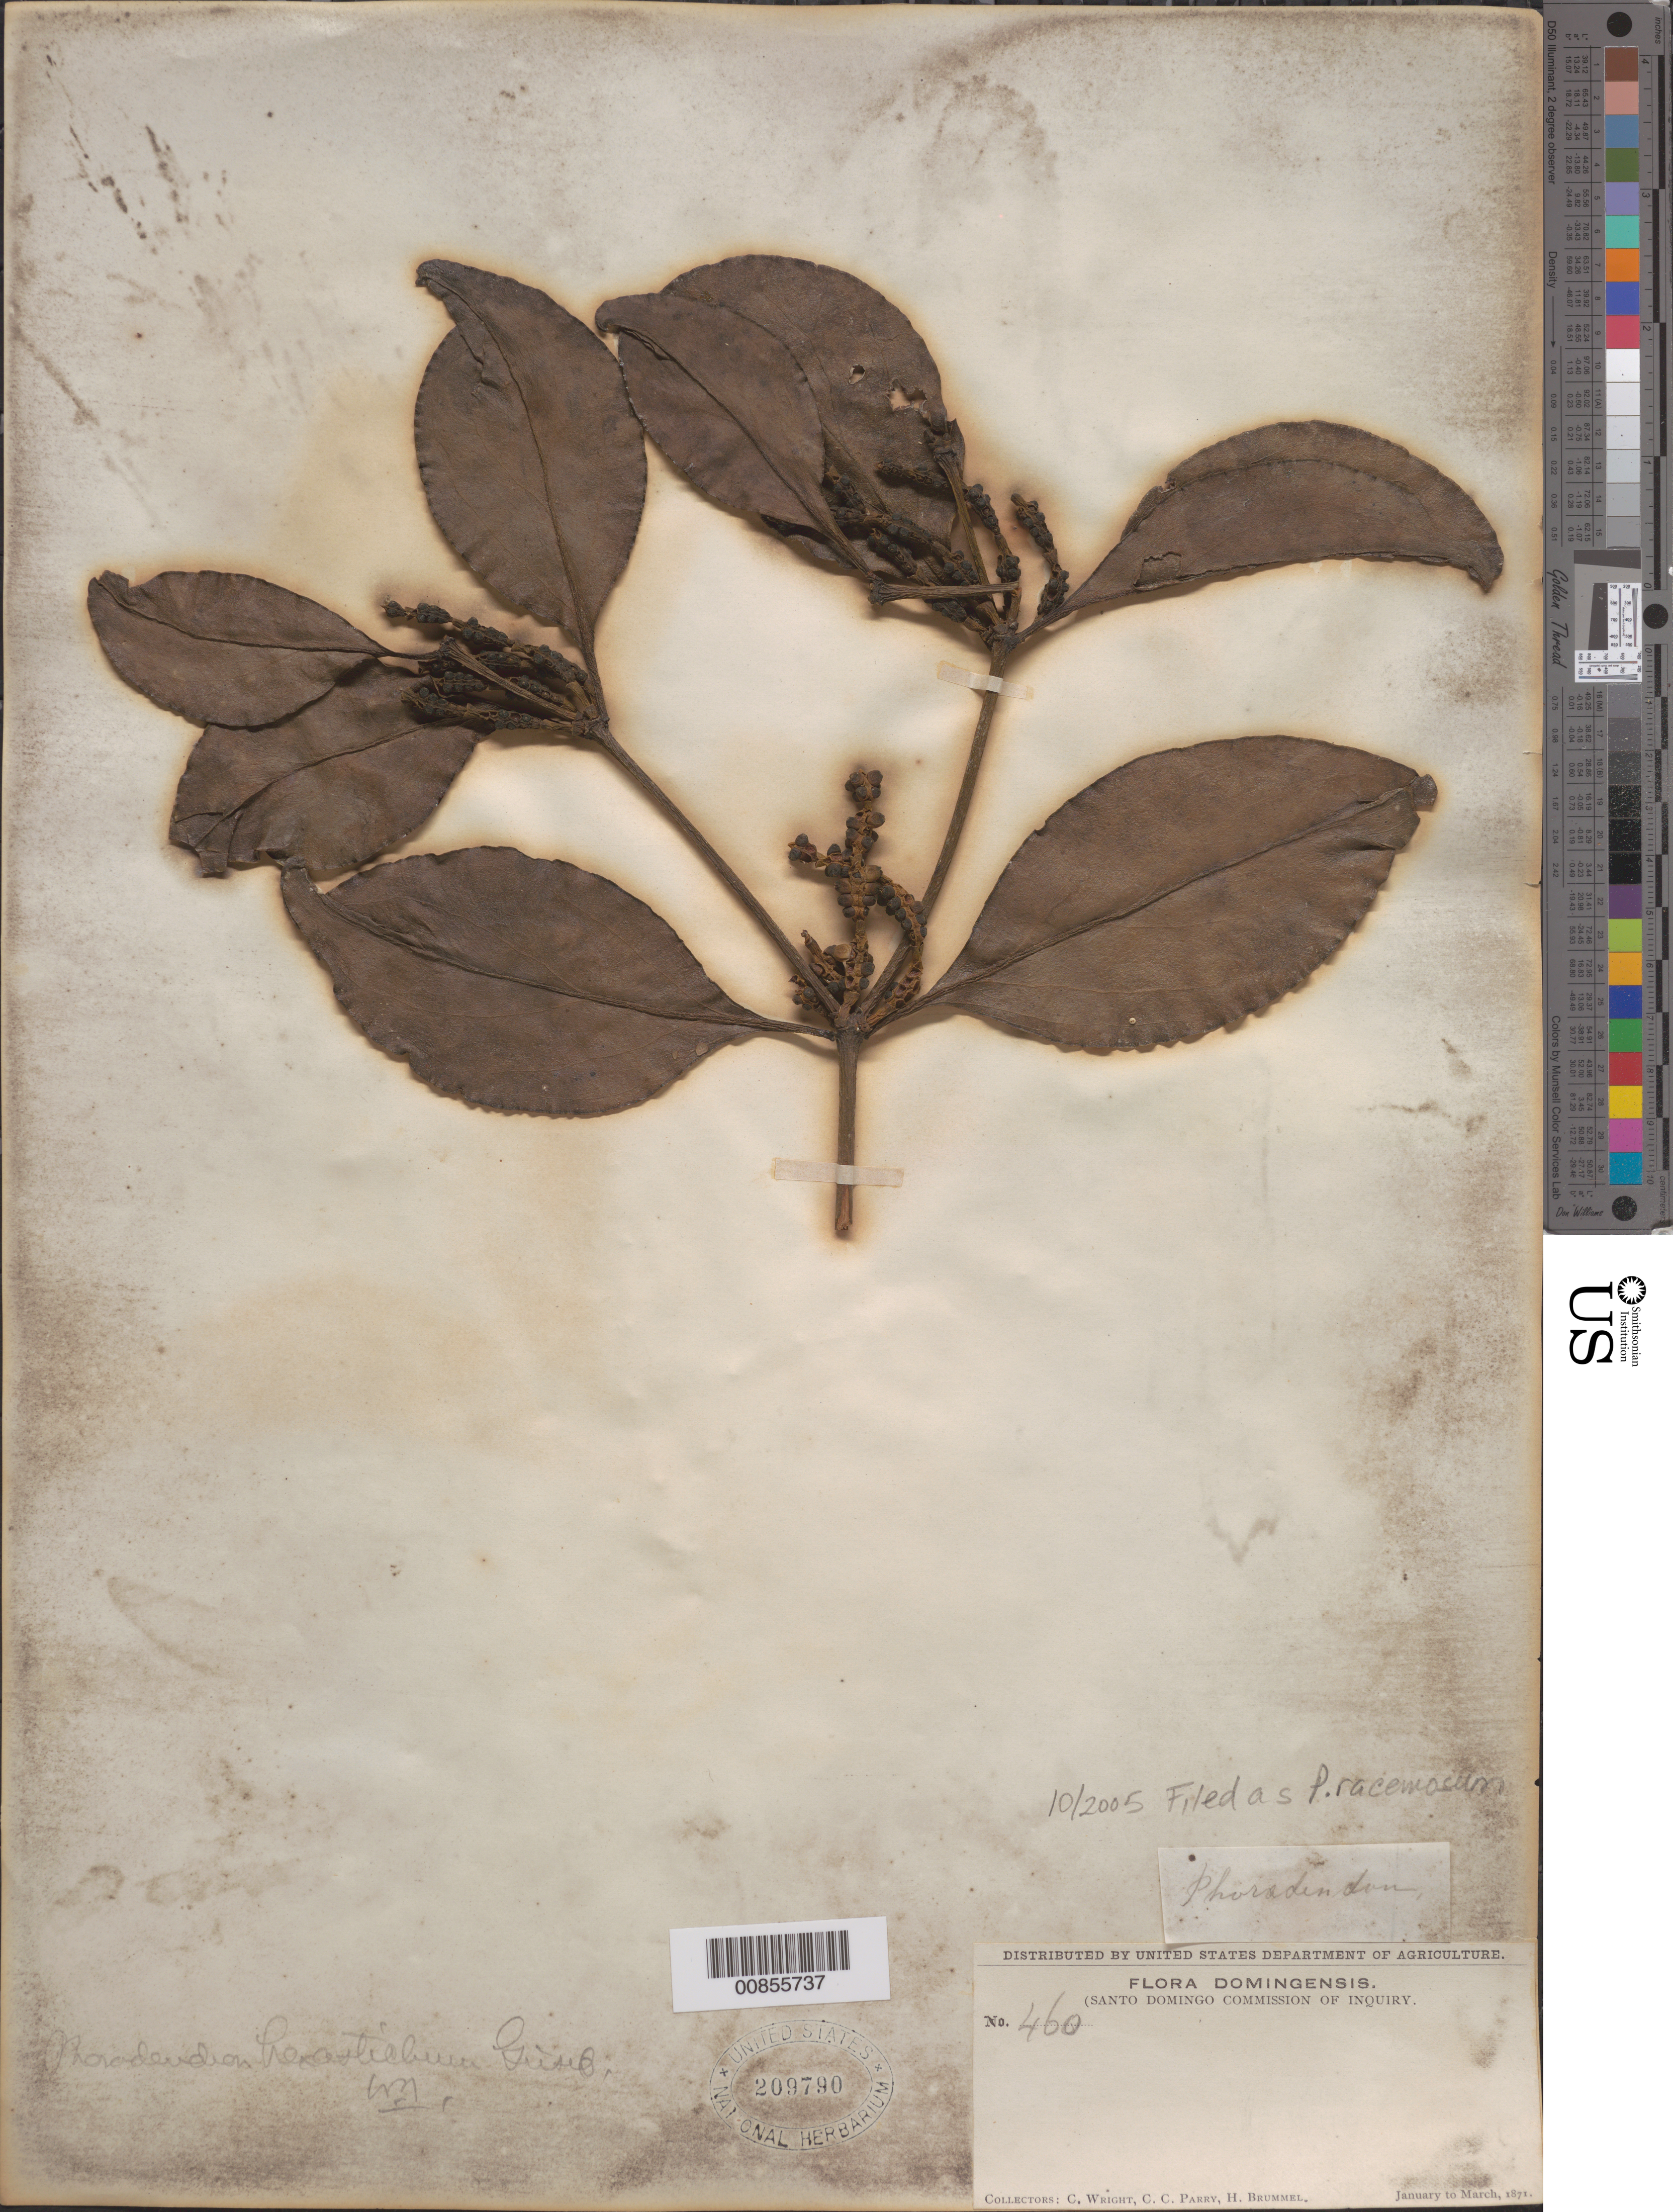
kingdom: Plantae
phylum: Tracheophyta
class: Magnoliopsida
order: Santalales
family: Viscaceae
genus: Phoradendron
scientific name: Phoradendron racemosum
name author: (Aubl.) Krug & Urb.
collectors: C. Wright, C. C. Parry & H. Brummel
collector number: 460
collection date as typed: Jan 1871 to -- Mar 1871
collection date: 1871-01/1871-03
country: Dominican Republic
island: Hispaniola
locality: Dominican Republic.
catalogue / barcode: US 209790